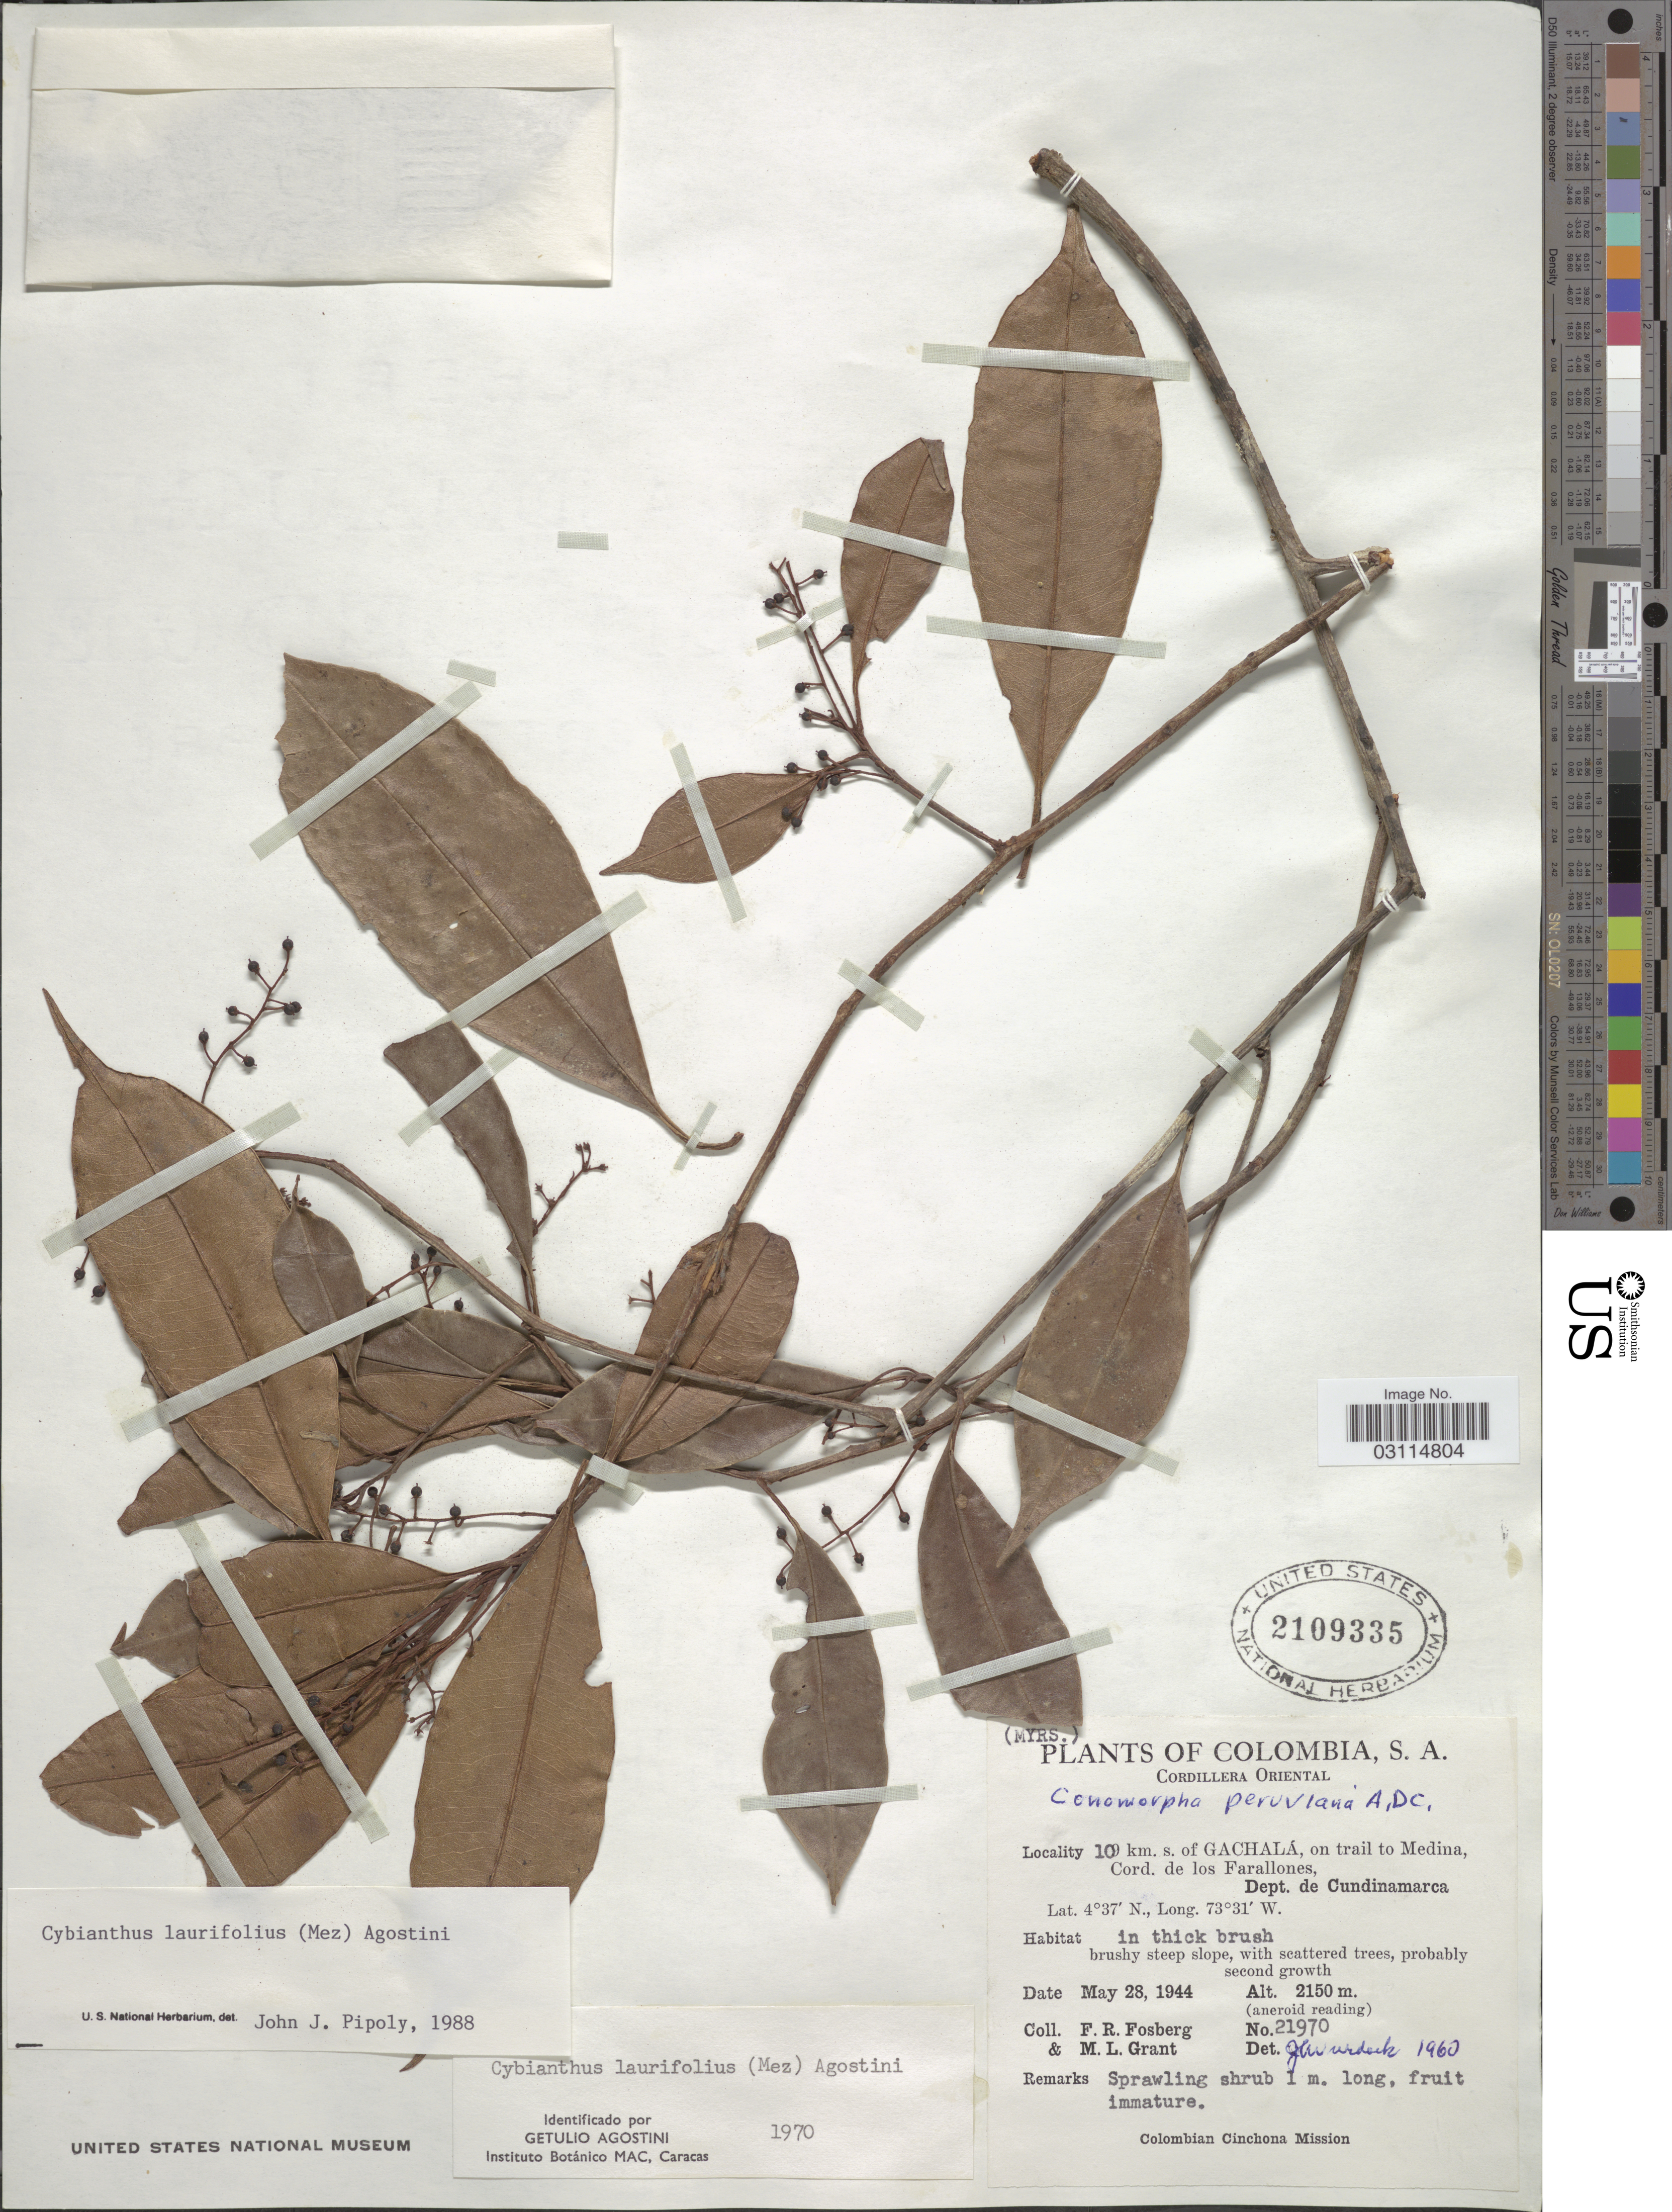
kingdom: Plantae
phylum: Tracheophyta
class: Magnoliopsida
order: Ericales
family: Primulaceae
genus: Cybianthus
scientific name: Cybianthus laurifolius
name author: (Mez) G. Agostini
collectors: F. R. Fosberg & M. L. Grant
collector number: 21970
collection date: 1944-05-28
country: Colombia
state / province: Cundinamarca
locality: Cordillera Oriental. 10 km. s. of Gachalá, on trail to Medina, Cord. de los Farallones, Dept. de Cundinamarca.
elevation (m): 2150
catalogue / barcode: US 2109335